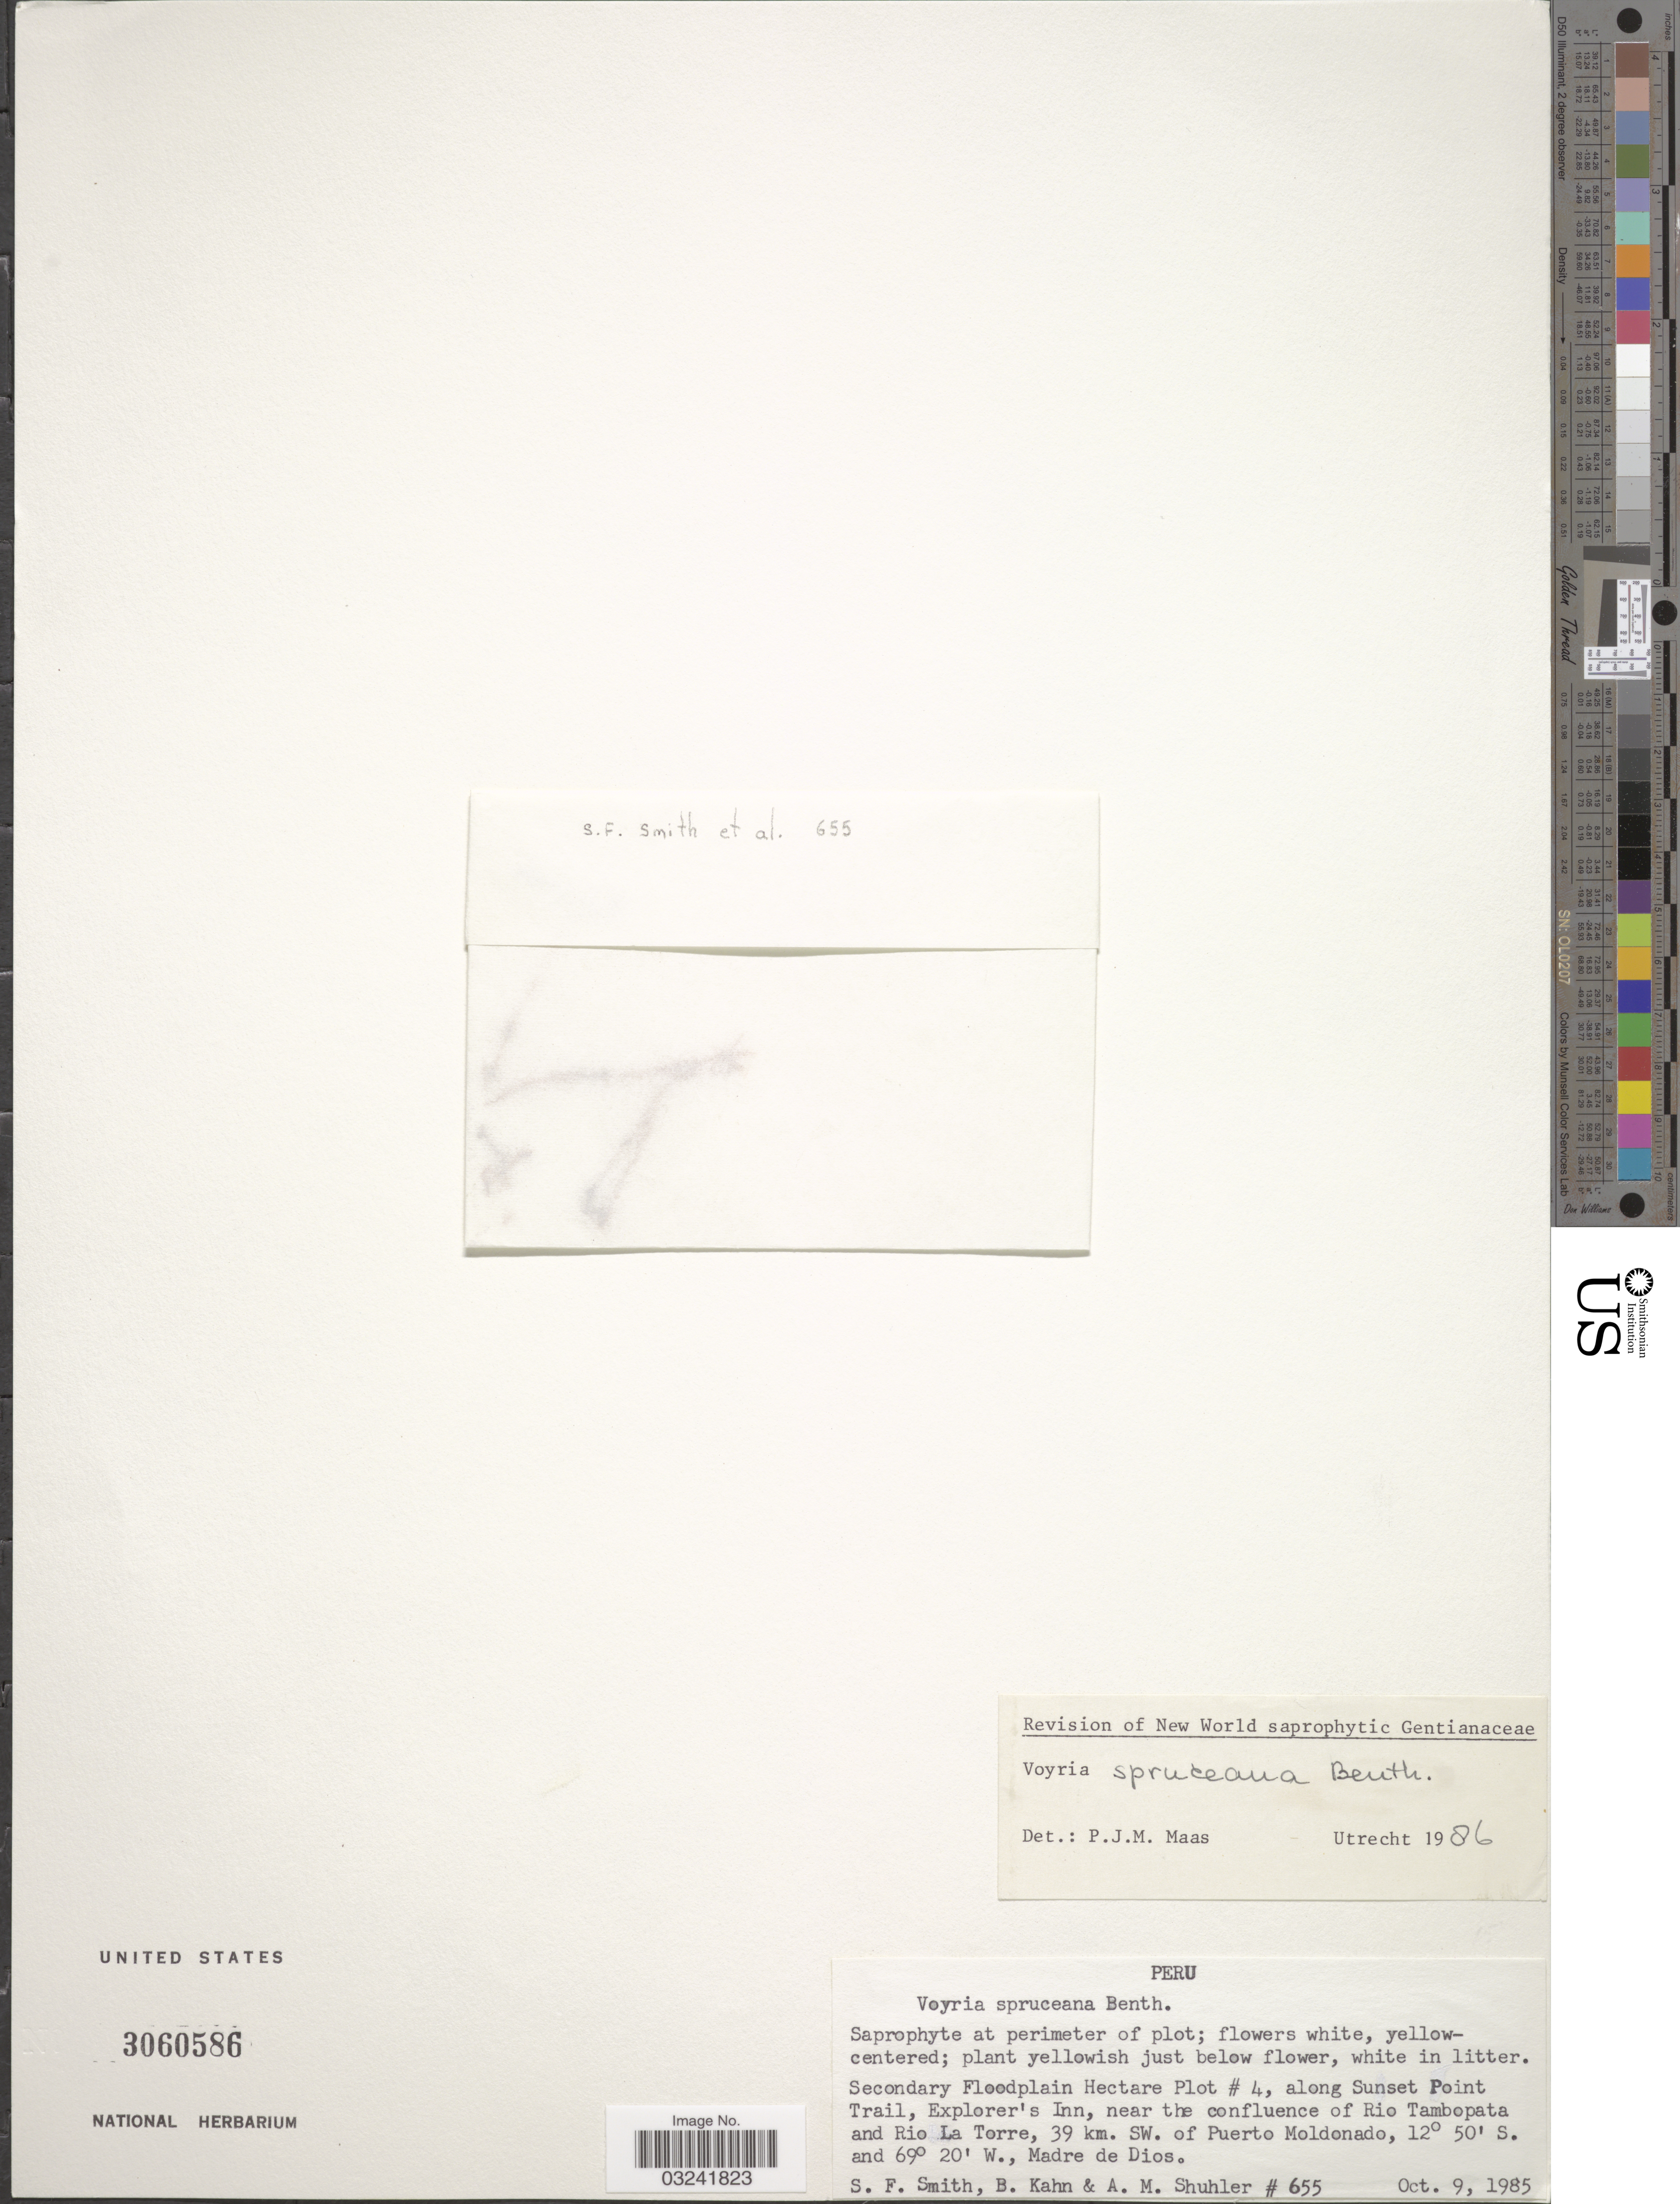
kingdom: Plantae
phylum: Tracheophyta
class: Magnoliopsida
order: Gentianales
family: Gentianaceae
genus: Voyria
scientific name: Voyria spruceana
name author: Benth.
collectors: S.F. Smith, B. Kahn & A. Shuhler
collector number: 655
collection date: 1985-10-09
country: Peru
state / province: Madre de Dios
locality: Secondary Floodplain Hectare Plot #4, along Sunset Point Trail, Explorer's Inn, near the confluence of Rio Tambopata and Rio La Torre, 39 km. SW. of Puerto Moldonado.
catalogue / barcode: US 3060586